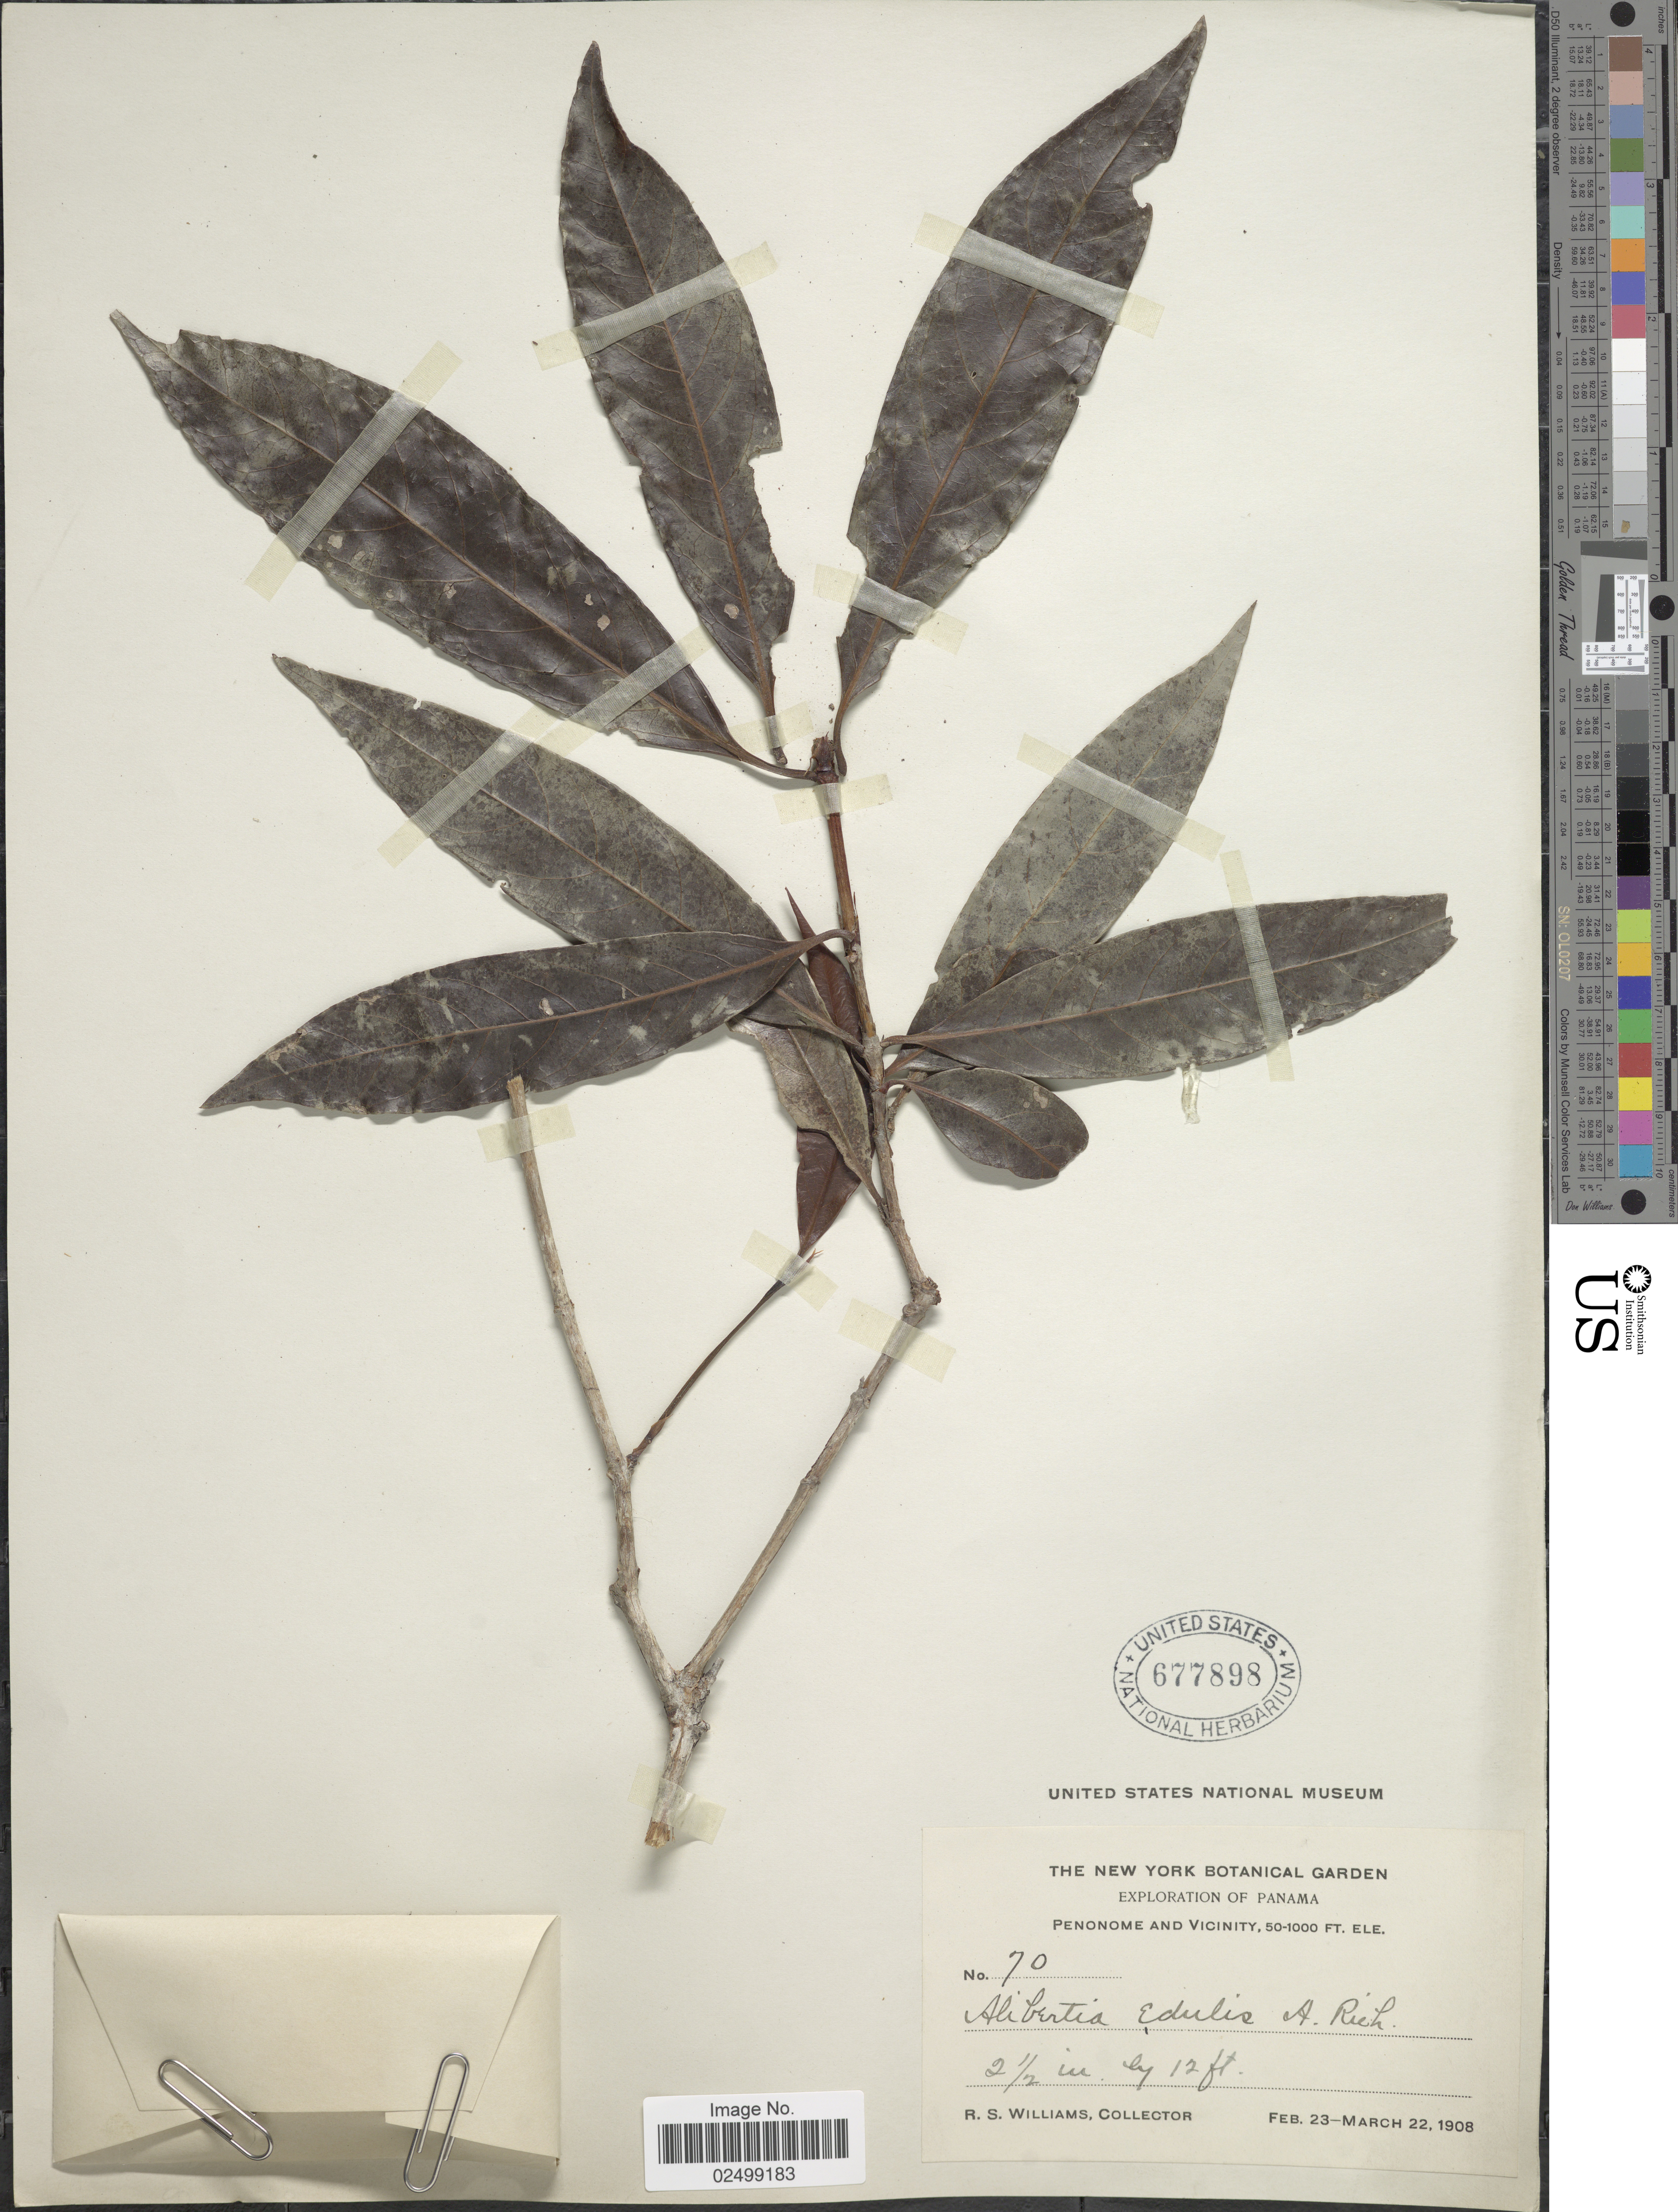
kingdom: Plantae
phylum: Tracheophyta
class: Magnoliopsida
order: Gentianales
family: Rubiaceae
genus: Alibertia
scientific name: Alibertia edulis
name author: (Rich.) A. Rich. ex DC.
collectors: R. S. Williams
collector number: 70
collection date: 1908-02-23/1908-03-22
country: Panama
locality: Penonome and Vicinity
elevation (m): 15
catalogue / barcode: US 677898